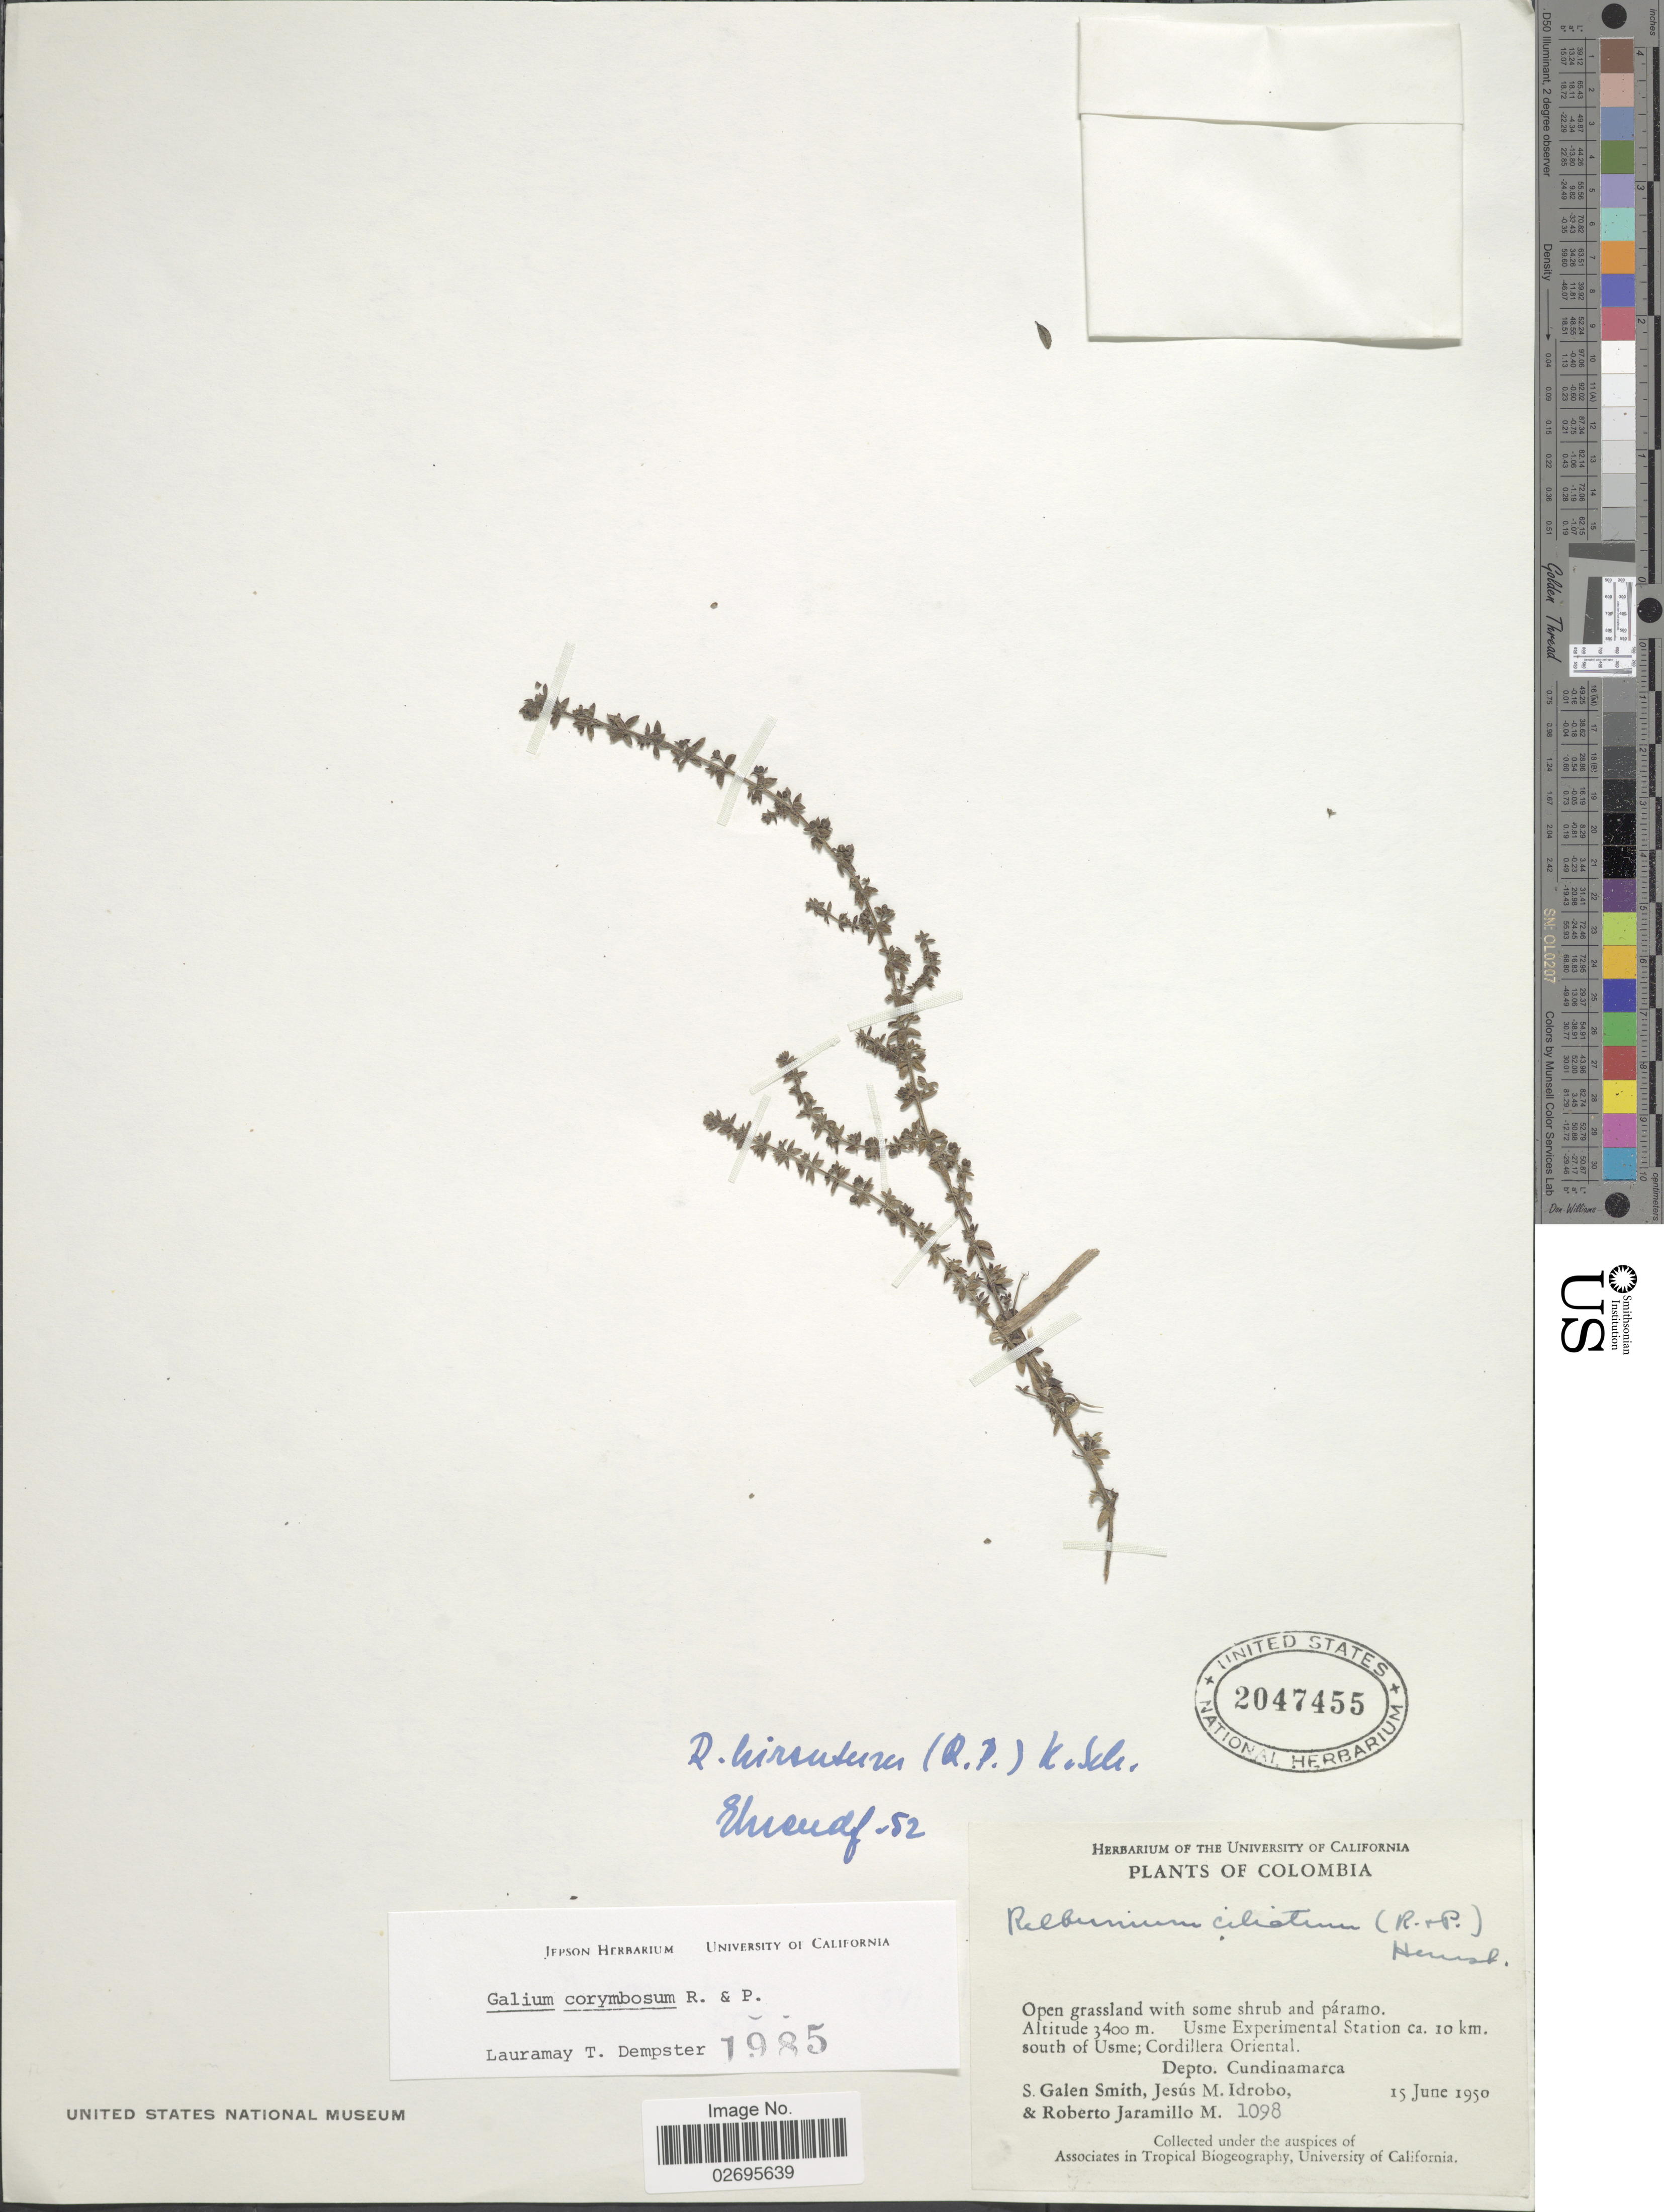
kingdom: Plantae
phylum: Tracheophyta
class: Magnoliopsida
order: Gentianales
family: Rubiaceae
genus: Galium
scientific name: Galium corymbosum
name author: Ruiz & Pav.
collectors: S. G. Smith, J. M. Idrobo & R. Jaramillo M.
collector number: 1098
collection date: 1950-06-15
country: Colombia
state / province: Cundinamarca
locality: Depto. Cundinamarca, Usme Experimental Station 10 km south of Usme, Cordillera Oriental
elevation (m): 3400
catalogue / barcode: US 2047455